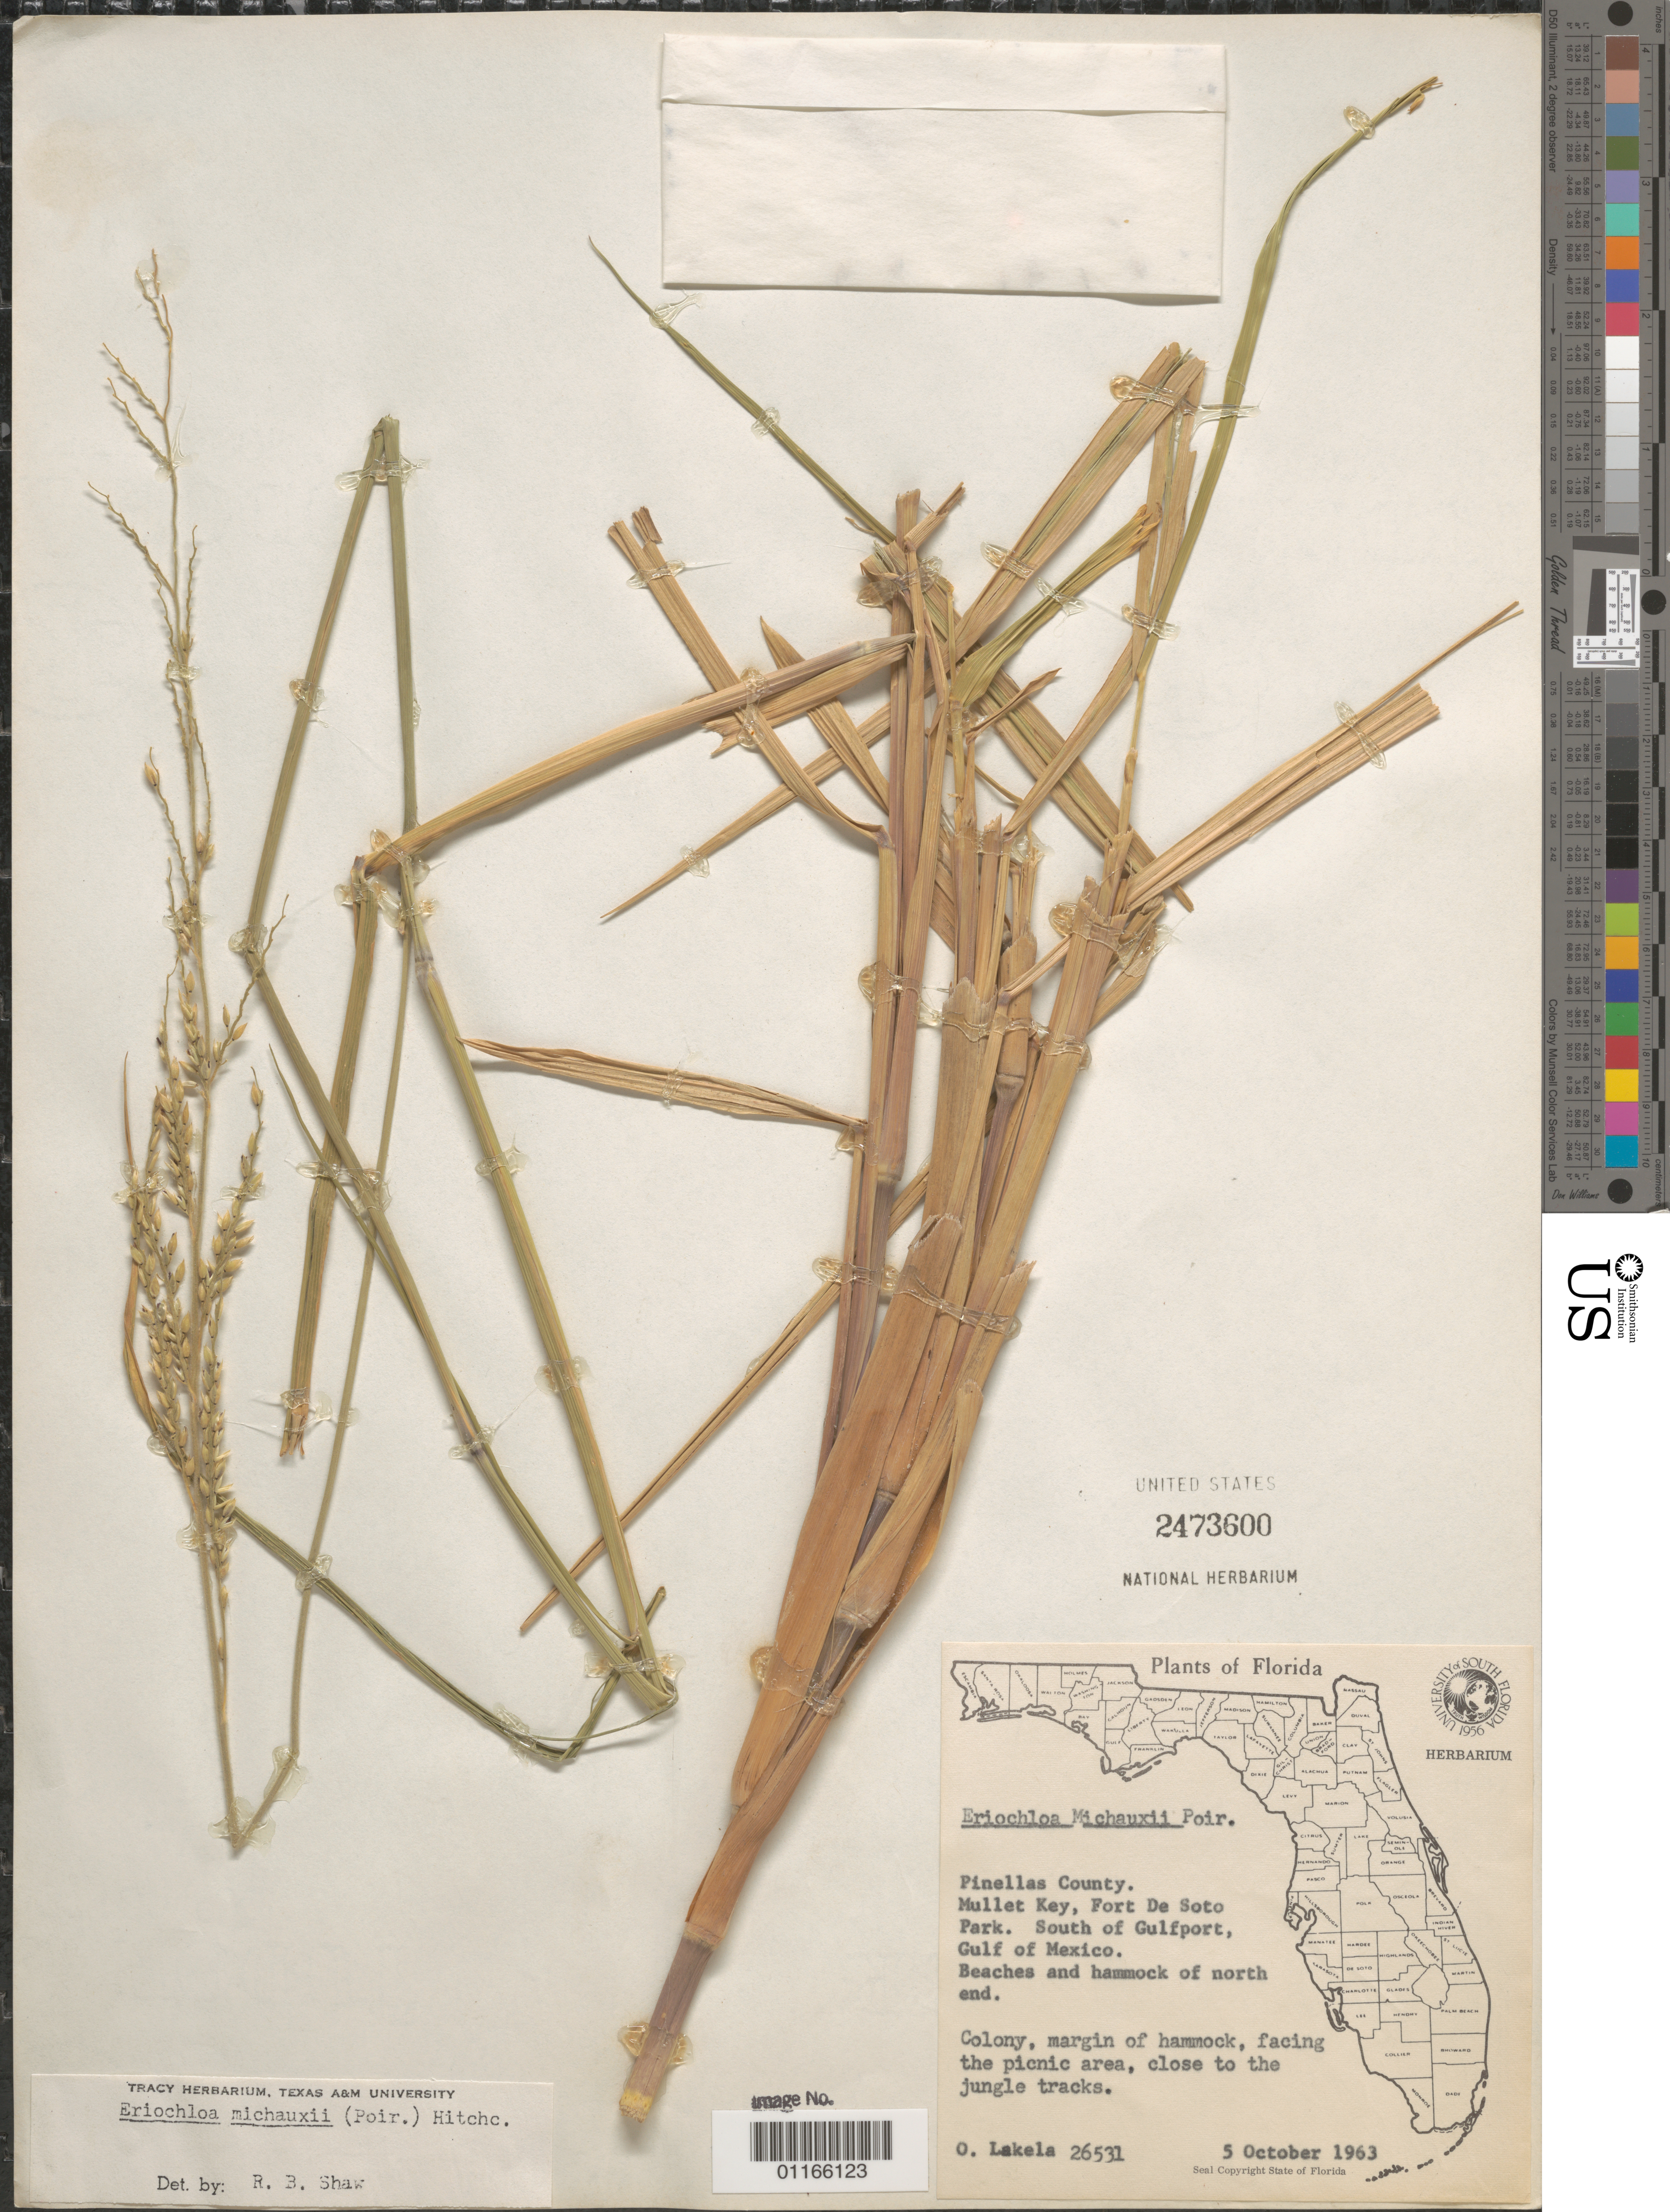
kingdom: Plantae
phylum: Tracheophyta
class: Liliopsida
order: Poales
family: Poaceae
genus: Eriochloa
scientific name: Eriochloa michauxii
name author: (Poir.) Hitchc.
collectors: O. Lakela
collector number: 26531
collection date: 1963-10-05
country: United States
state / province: Florida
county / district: Pinellas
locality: Mullet Key, Fort De Soto Park, South of Gulfport, Gulf of Mexico.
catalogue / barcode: US 2473600